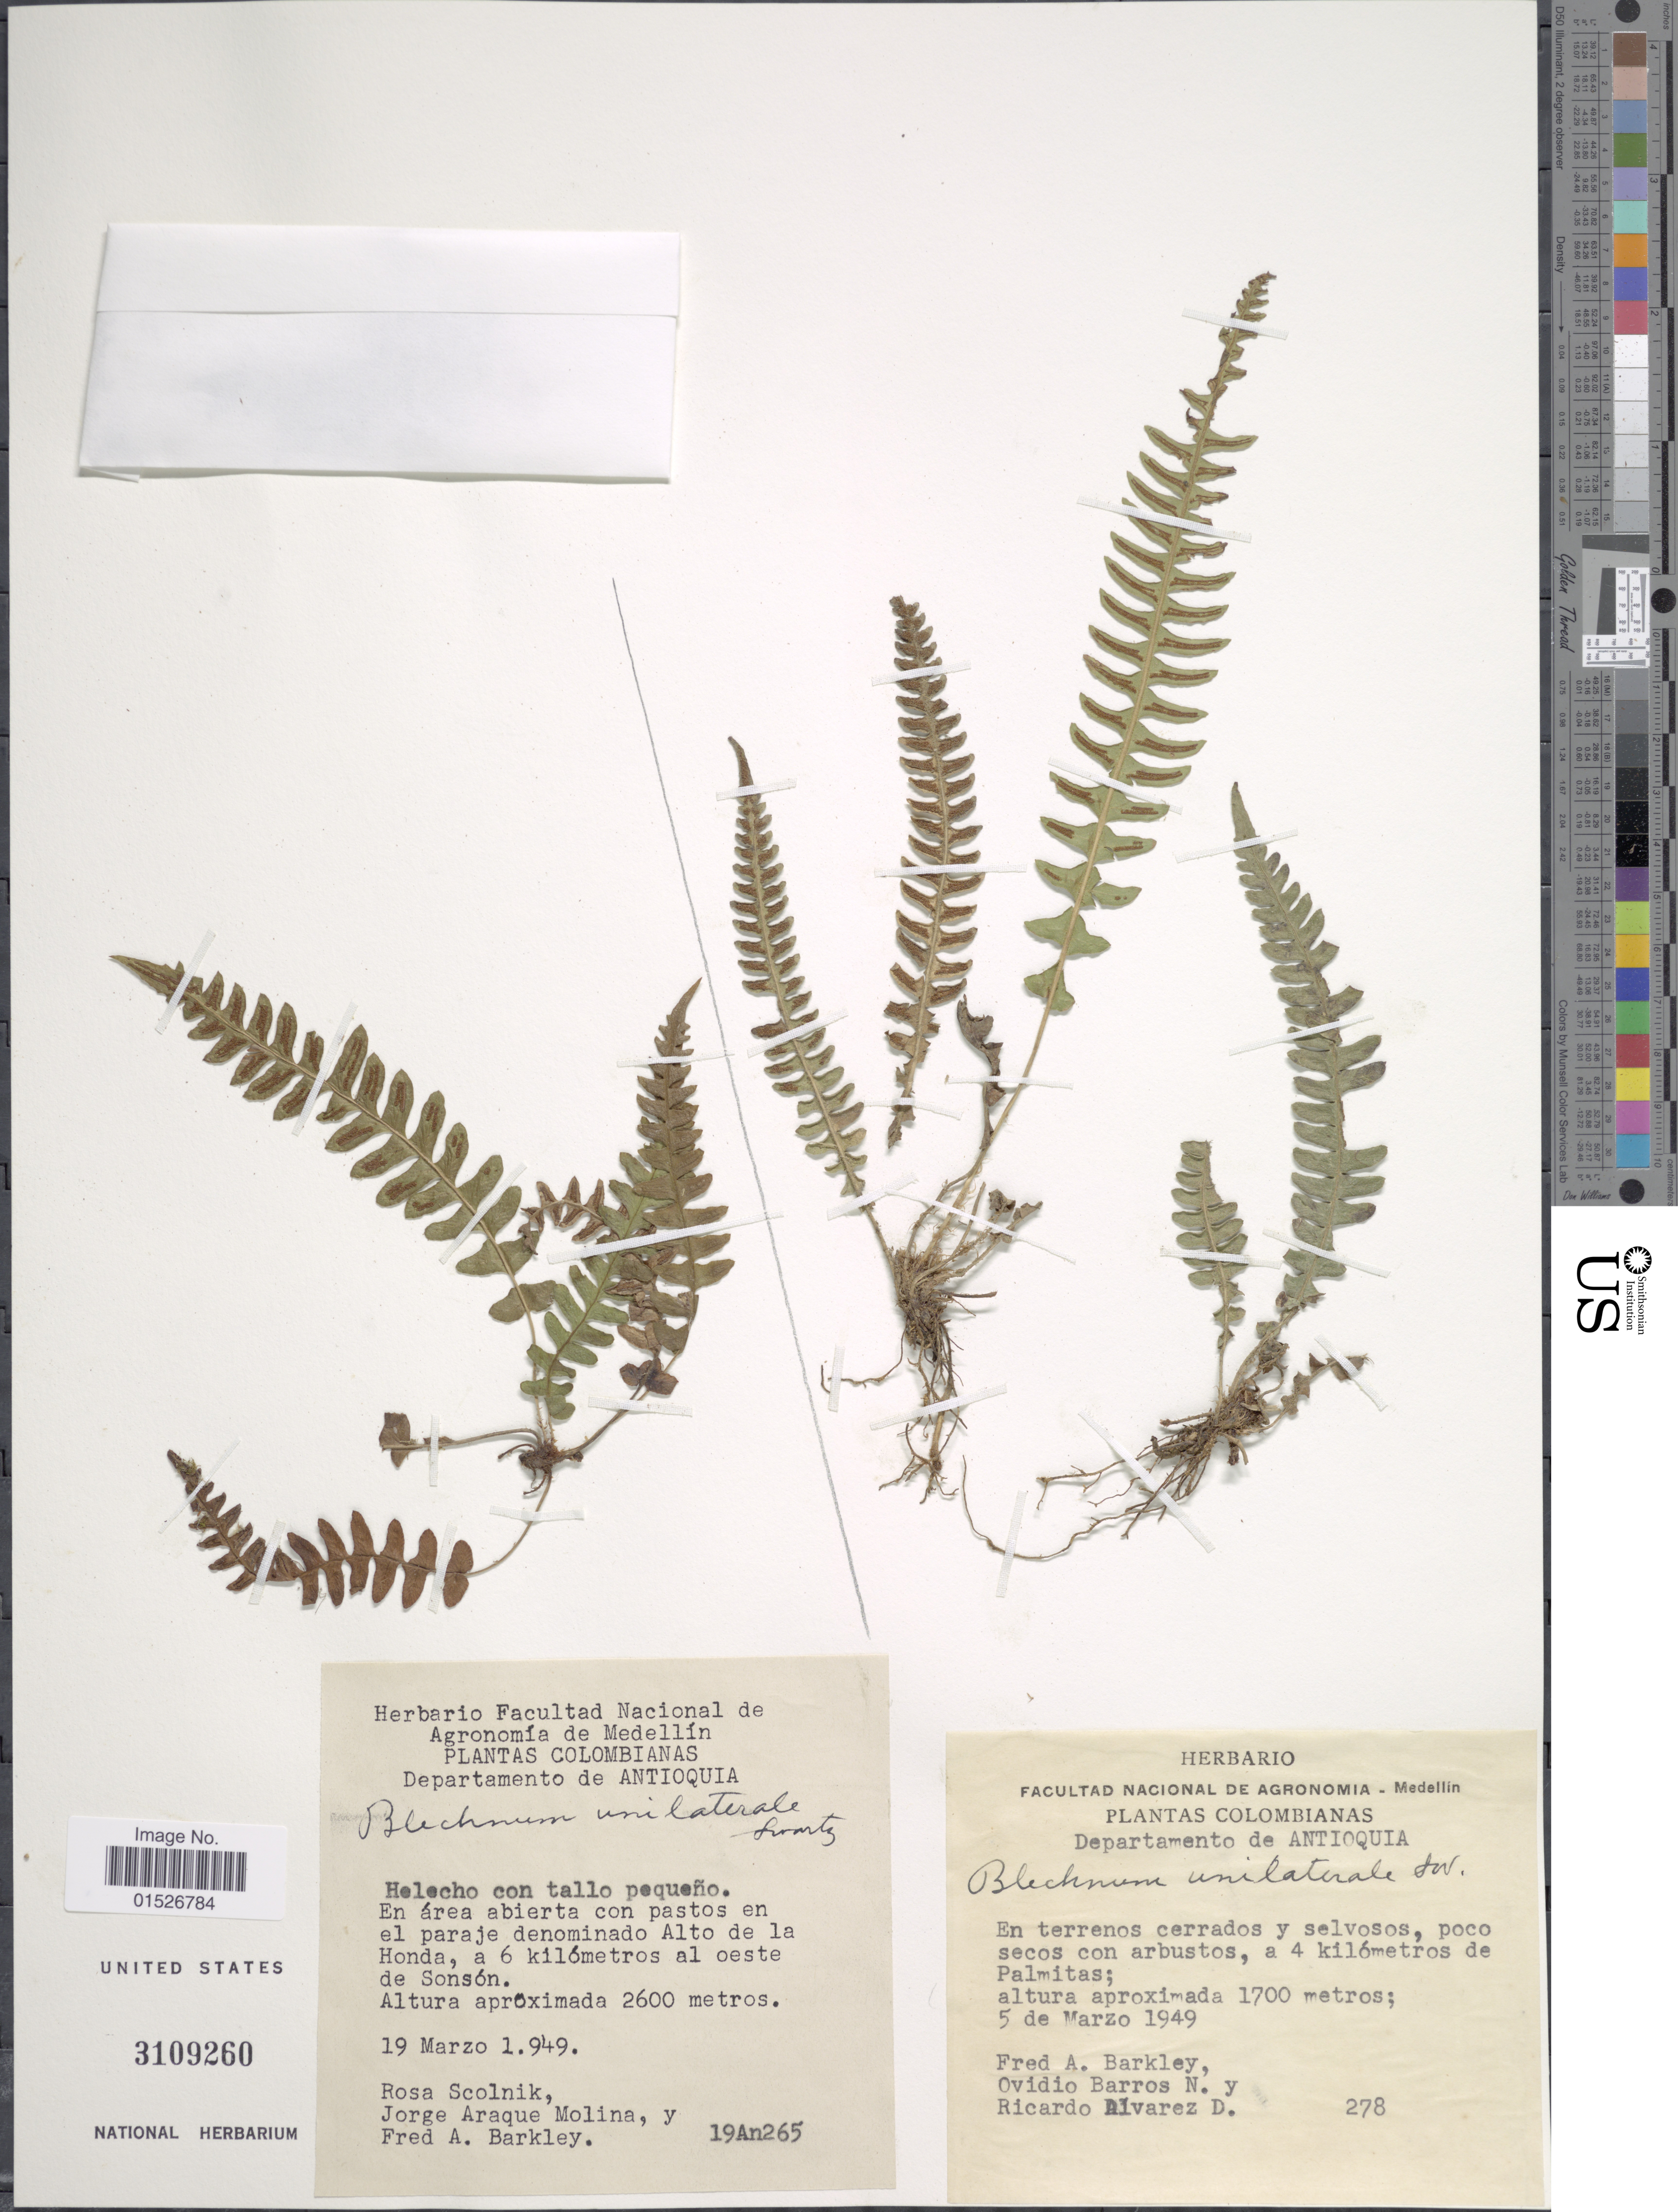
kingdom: Plantae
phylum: Tracheophyta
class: Polypodiopsida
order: Polypodiales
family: Blechnaceae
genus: Blechnum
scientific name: Blechnum polypodioides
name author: Raddi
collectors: F. A. Barkley, O. Barros & R. Alvarez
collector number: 278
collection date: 1949-03-05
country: Colombia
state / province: Antioquia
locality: Plantas Colombianas. Departamento de Antioquia, En terrenos cerrados y selvosos, poco secos con arbustos, a 4 kilometros de Palmitas.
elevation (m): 1700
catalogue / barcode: US 3109260-2